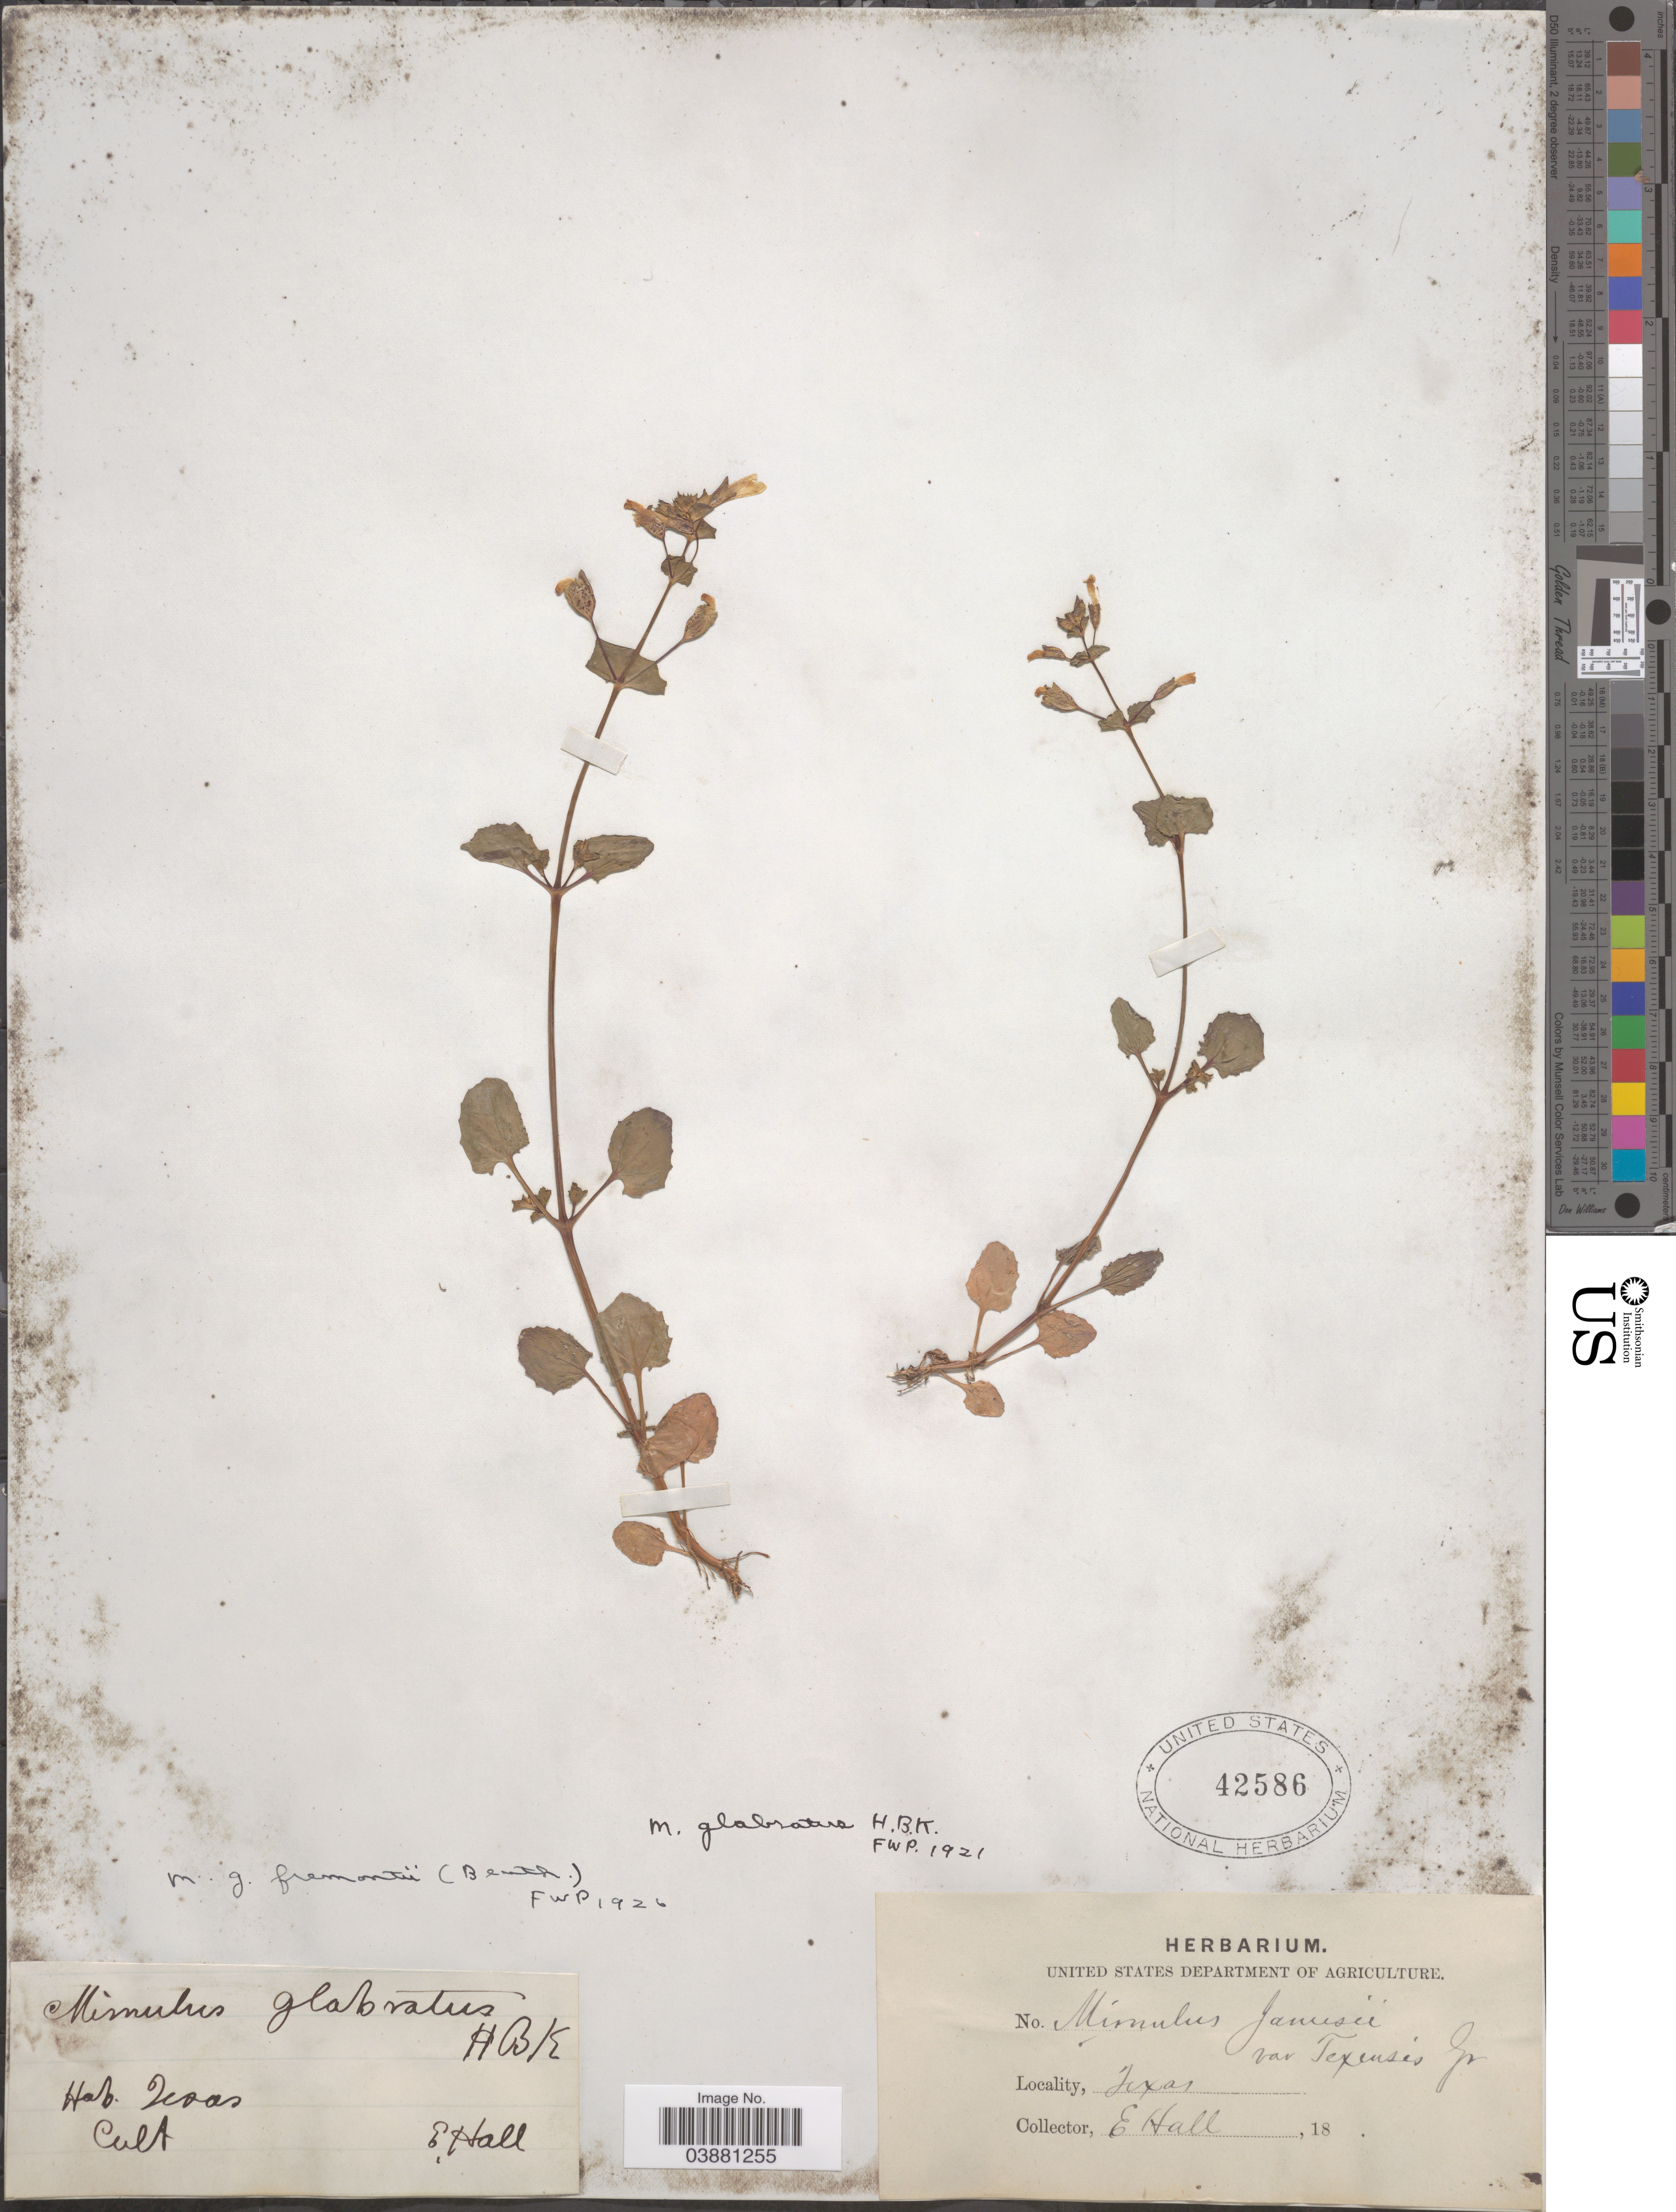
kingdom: Plantae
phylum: Tracheophyta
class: Magnoliopsida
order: Lamiales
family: Phrymaceae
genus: Mimulus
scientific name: Mimulus glabratus var. fremontii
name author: Kunth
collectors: E. Hall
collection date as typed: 18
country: United States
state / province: Texas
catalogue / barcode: US 42586